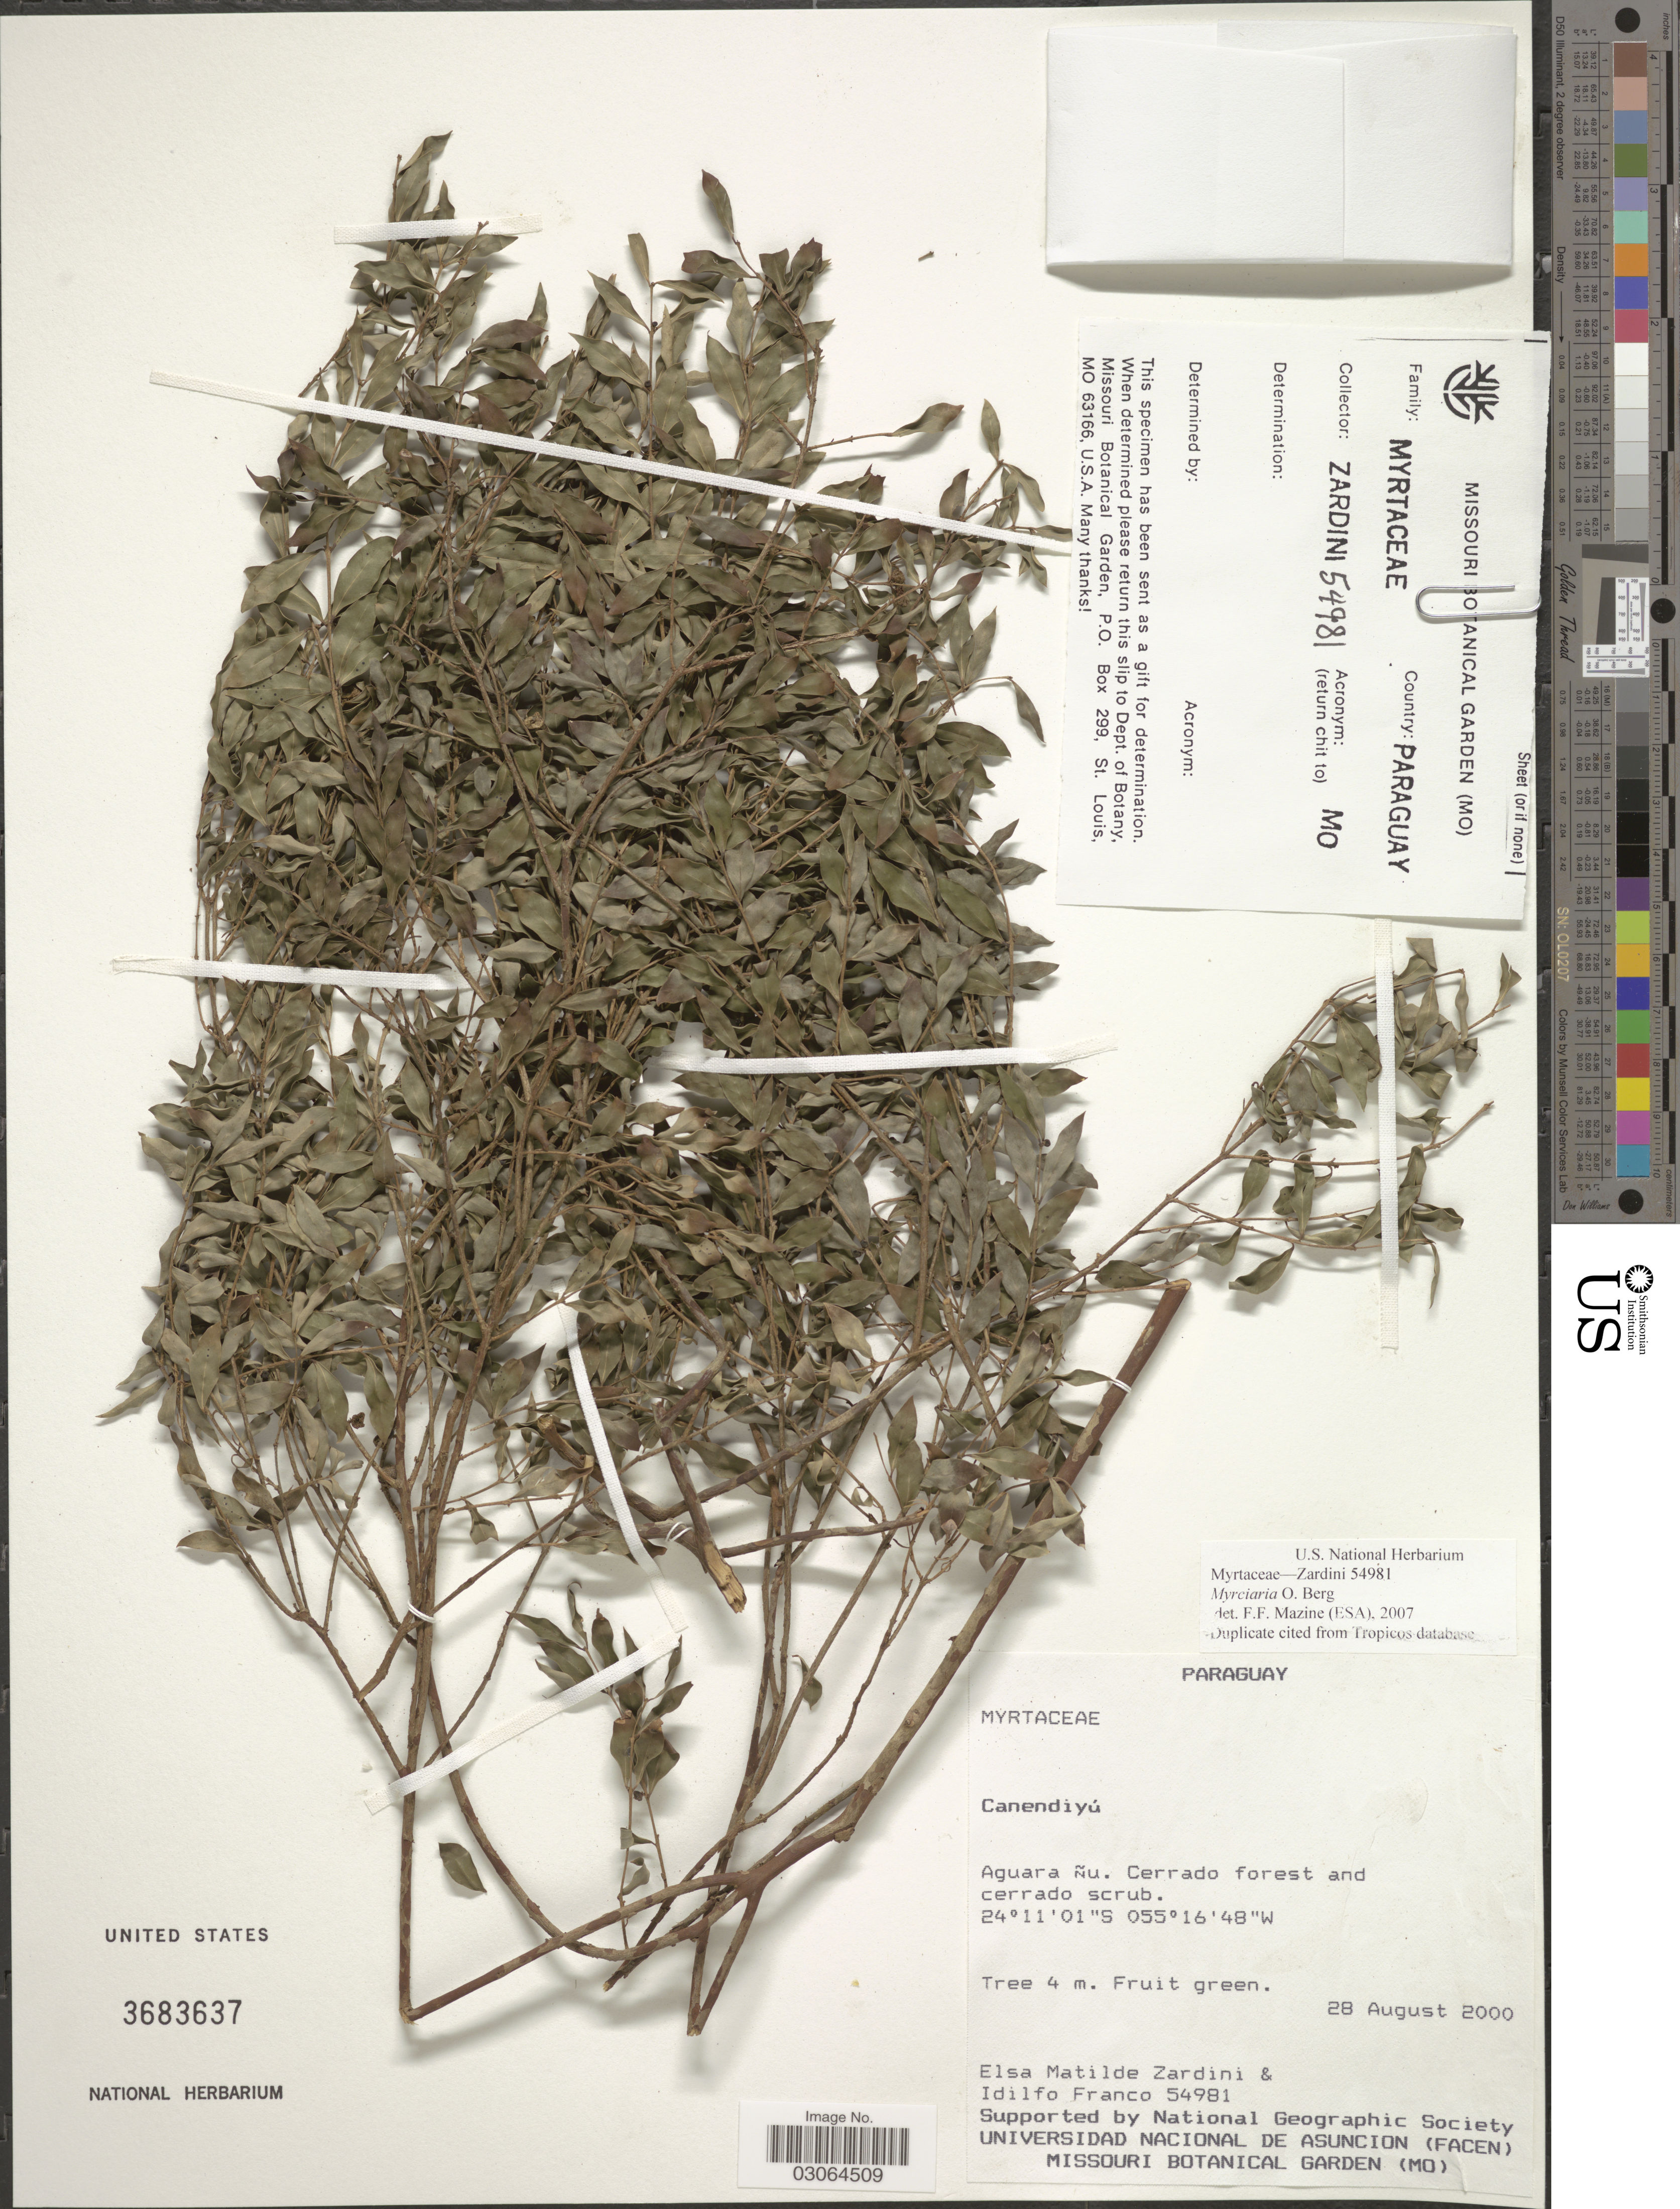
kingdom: Plantae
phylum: Tracheophyta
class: Magnoliopsida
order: Myrtales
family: Myrtaceae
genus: Myrciaria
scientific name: Myrciaria sp.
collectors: E. M. Zardini & I. S. Franco M.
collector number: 54981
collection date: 2000-08-28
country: Paraguay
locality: Canendiyú, Aguara ñu. Cerrado forest and cerrado scrub.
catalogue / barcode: US 3683637